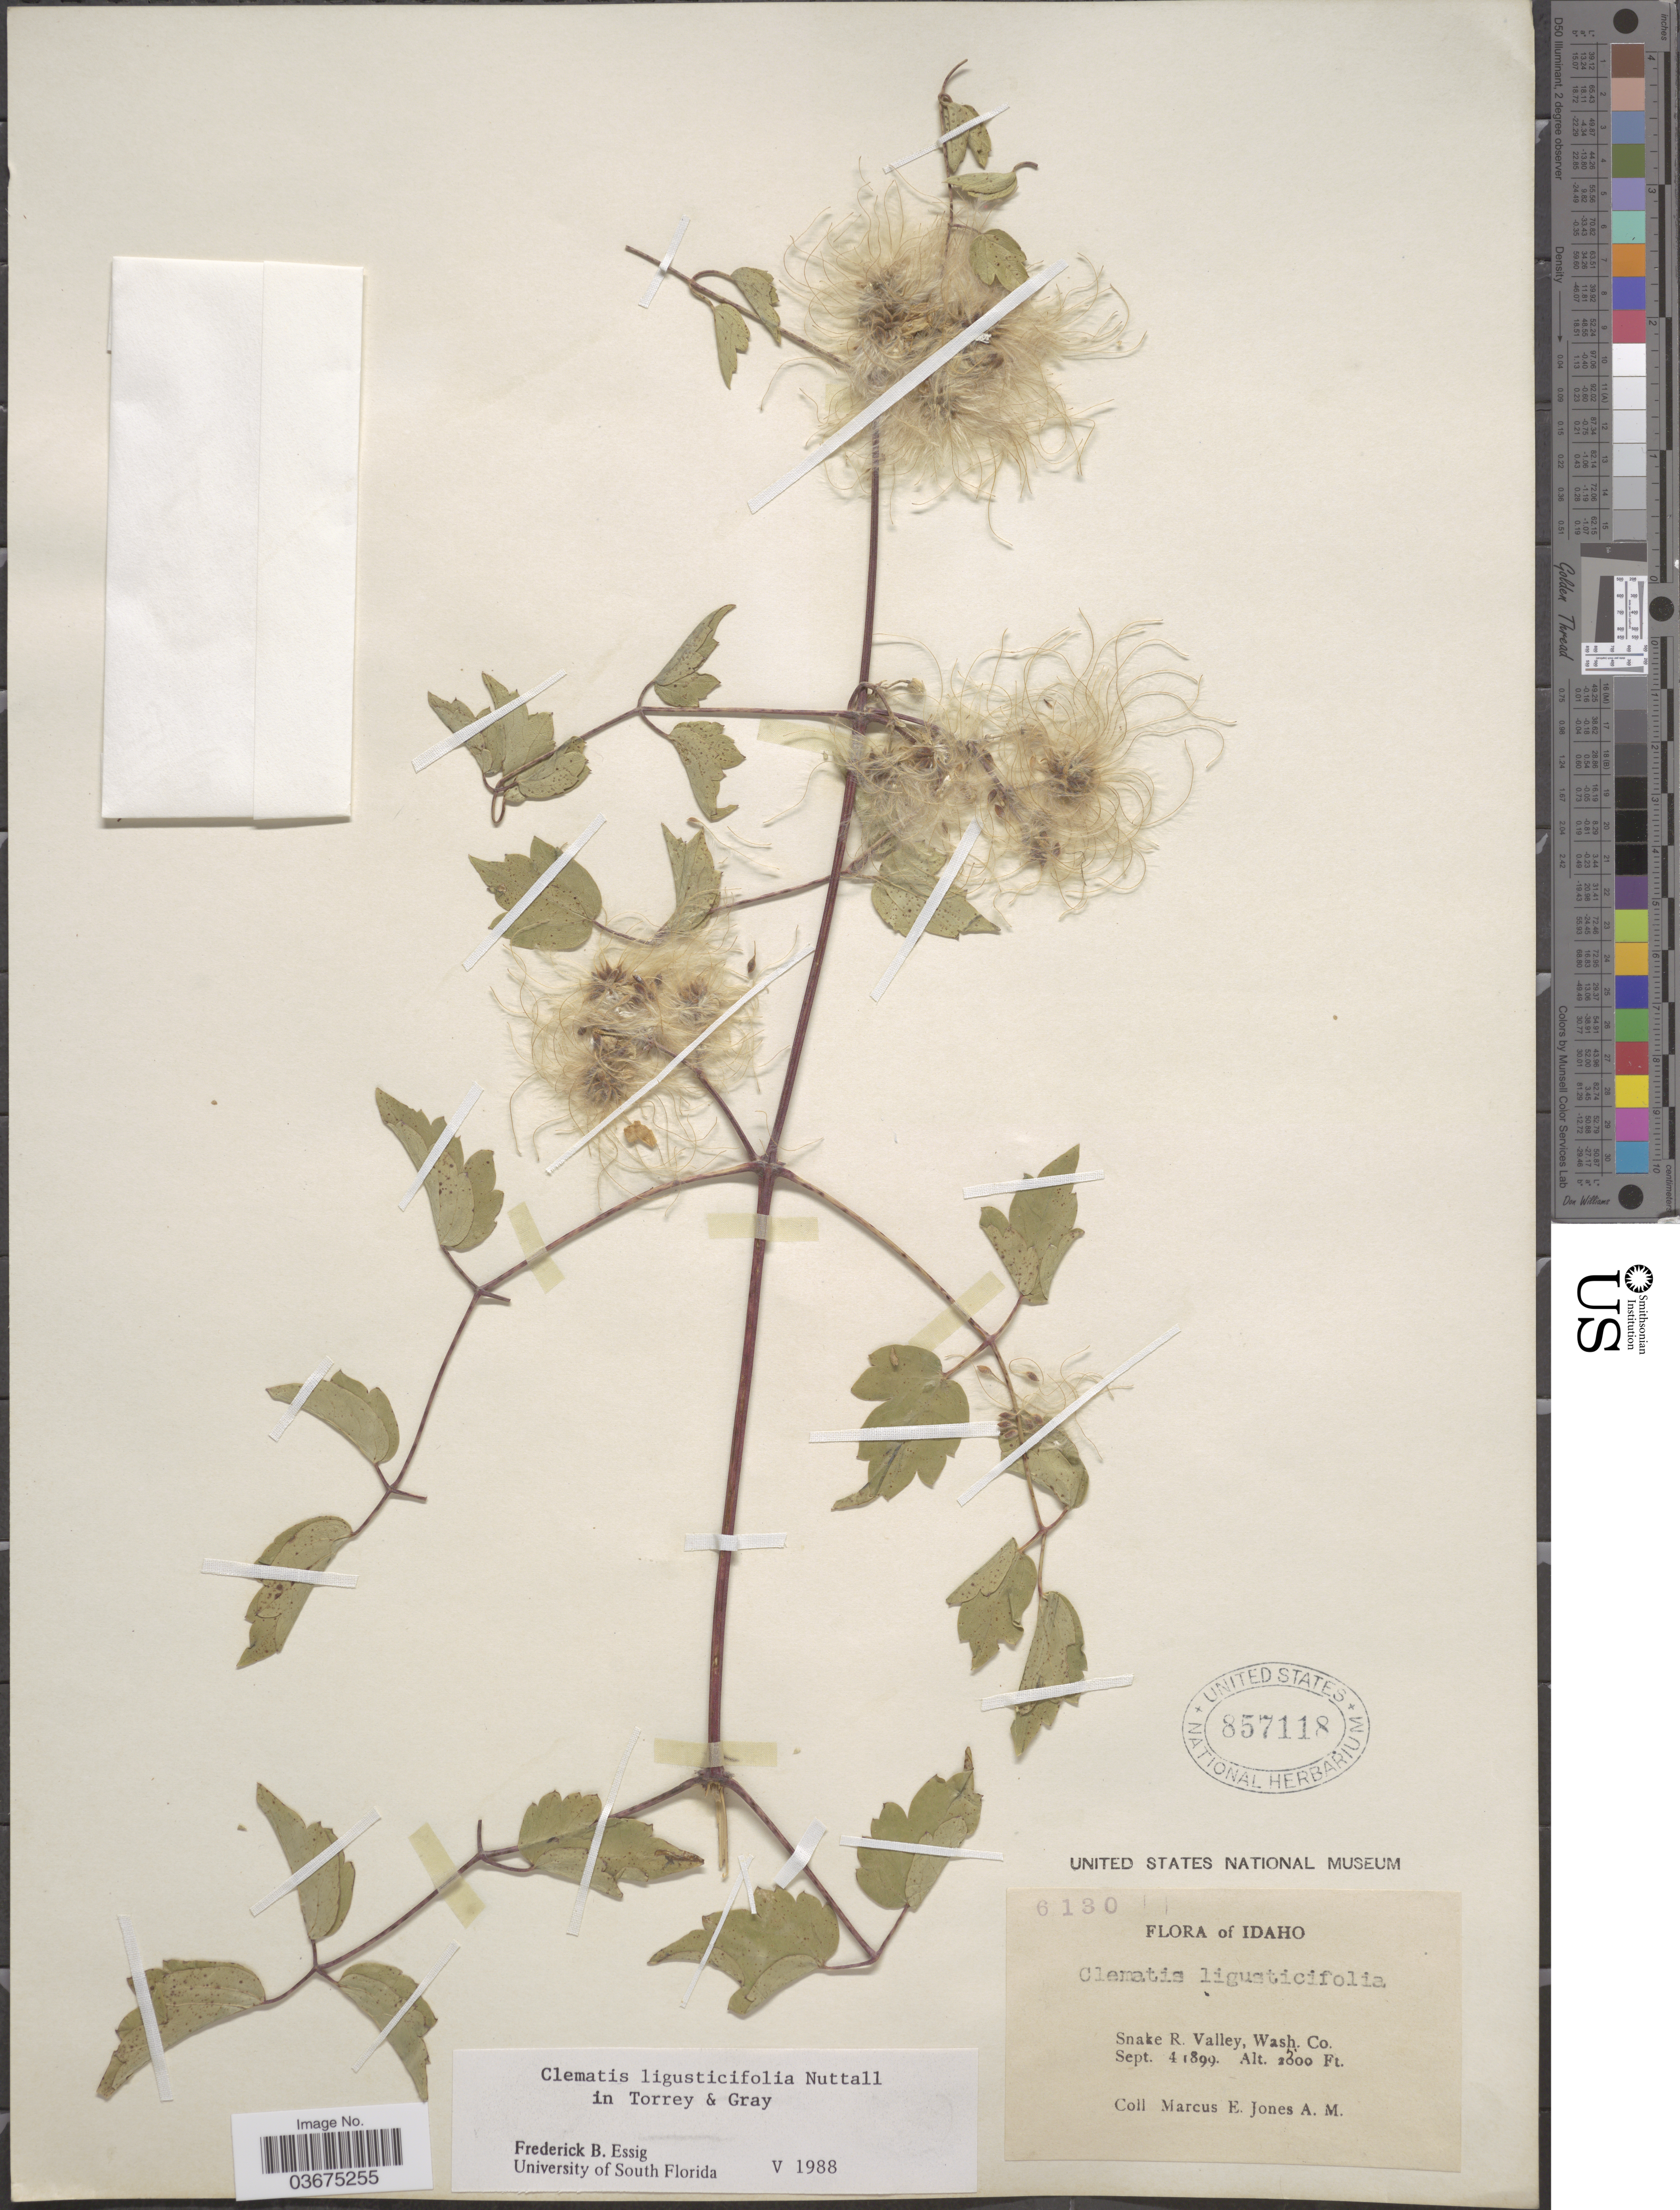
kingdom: Plantae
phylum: Tracheophyta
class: Magnoliopsida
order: Ranunculales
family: Ranunculaceae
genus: Clematis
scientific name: Clematis ligusticifolia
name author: Nutt.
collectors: M. E. Jones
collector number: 6130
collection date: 1899-09-04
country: United States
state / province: Idaho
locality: Snake R. Valley, Wash. Co.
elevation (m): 610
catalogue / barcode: US 857118